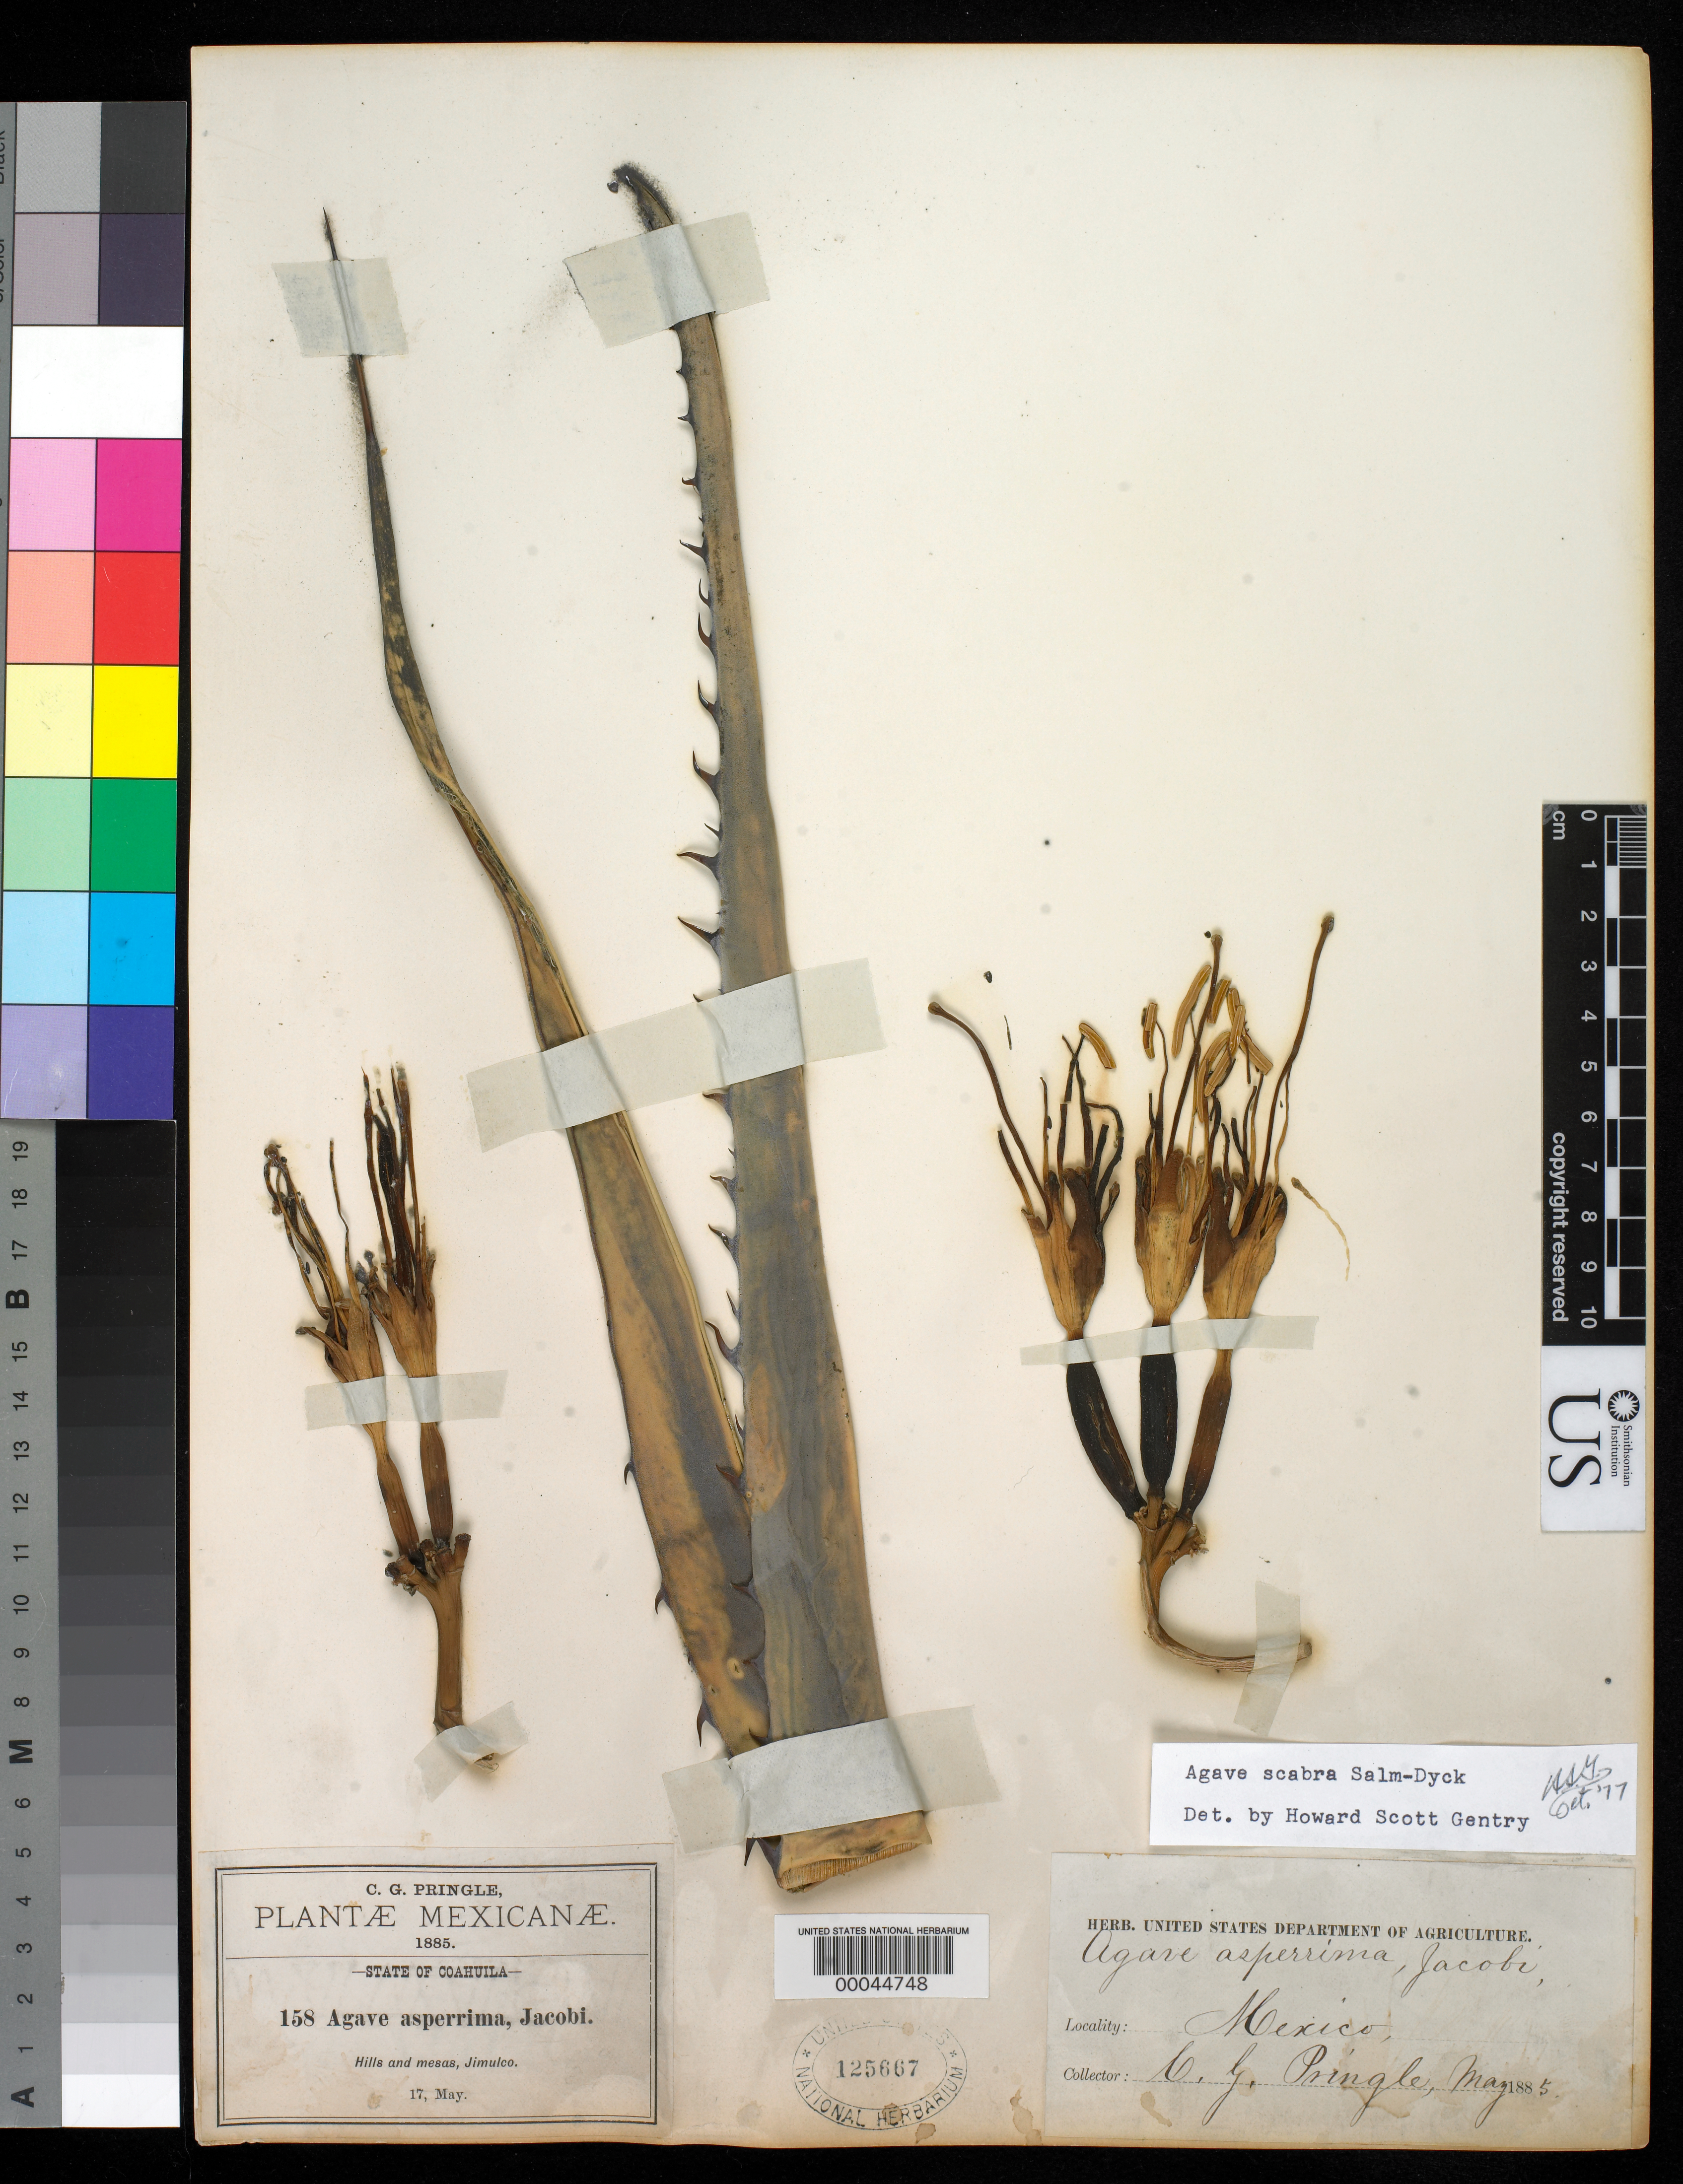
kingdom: Plantae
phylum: Tracheophyta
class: Liliopsida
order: Asparagales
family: Asparagaceae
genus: Agave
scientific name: Agave scabra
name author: Salm-Dyck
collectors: C. G. Pringle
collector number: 158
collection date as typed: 17 May 1885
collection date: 1885-05-17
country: Mexico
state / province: Coahuila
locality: Jimulco, hills and mesas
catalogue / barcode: US 125667